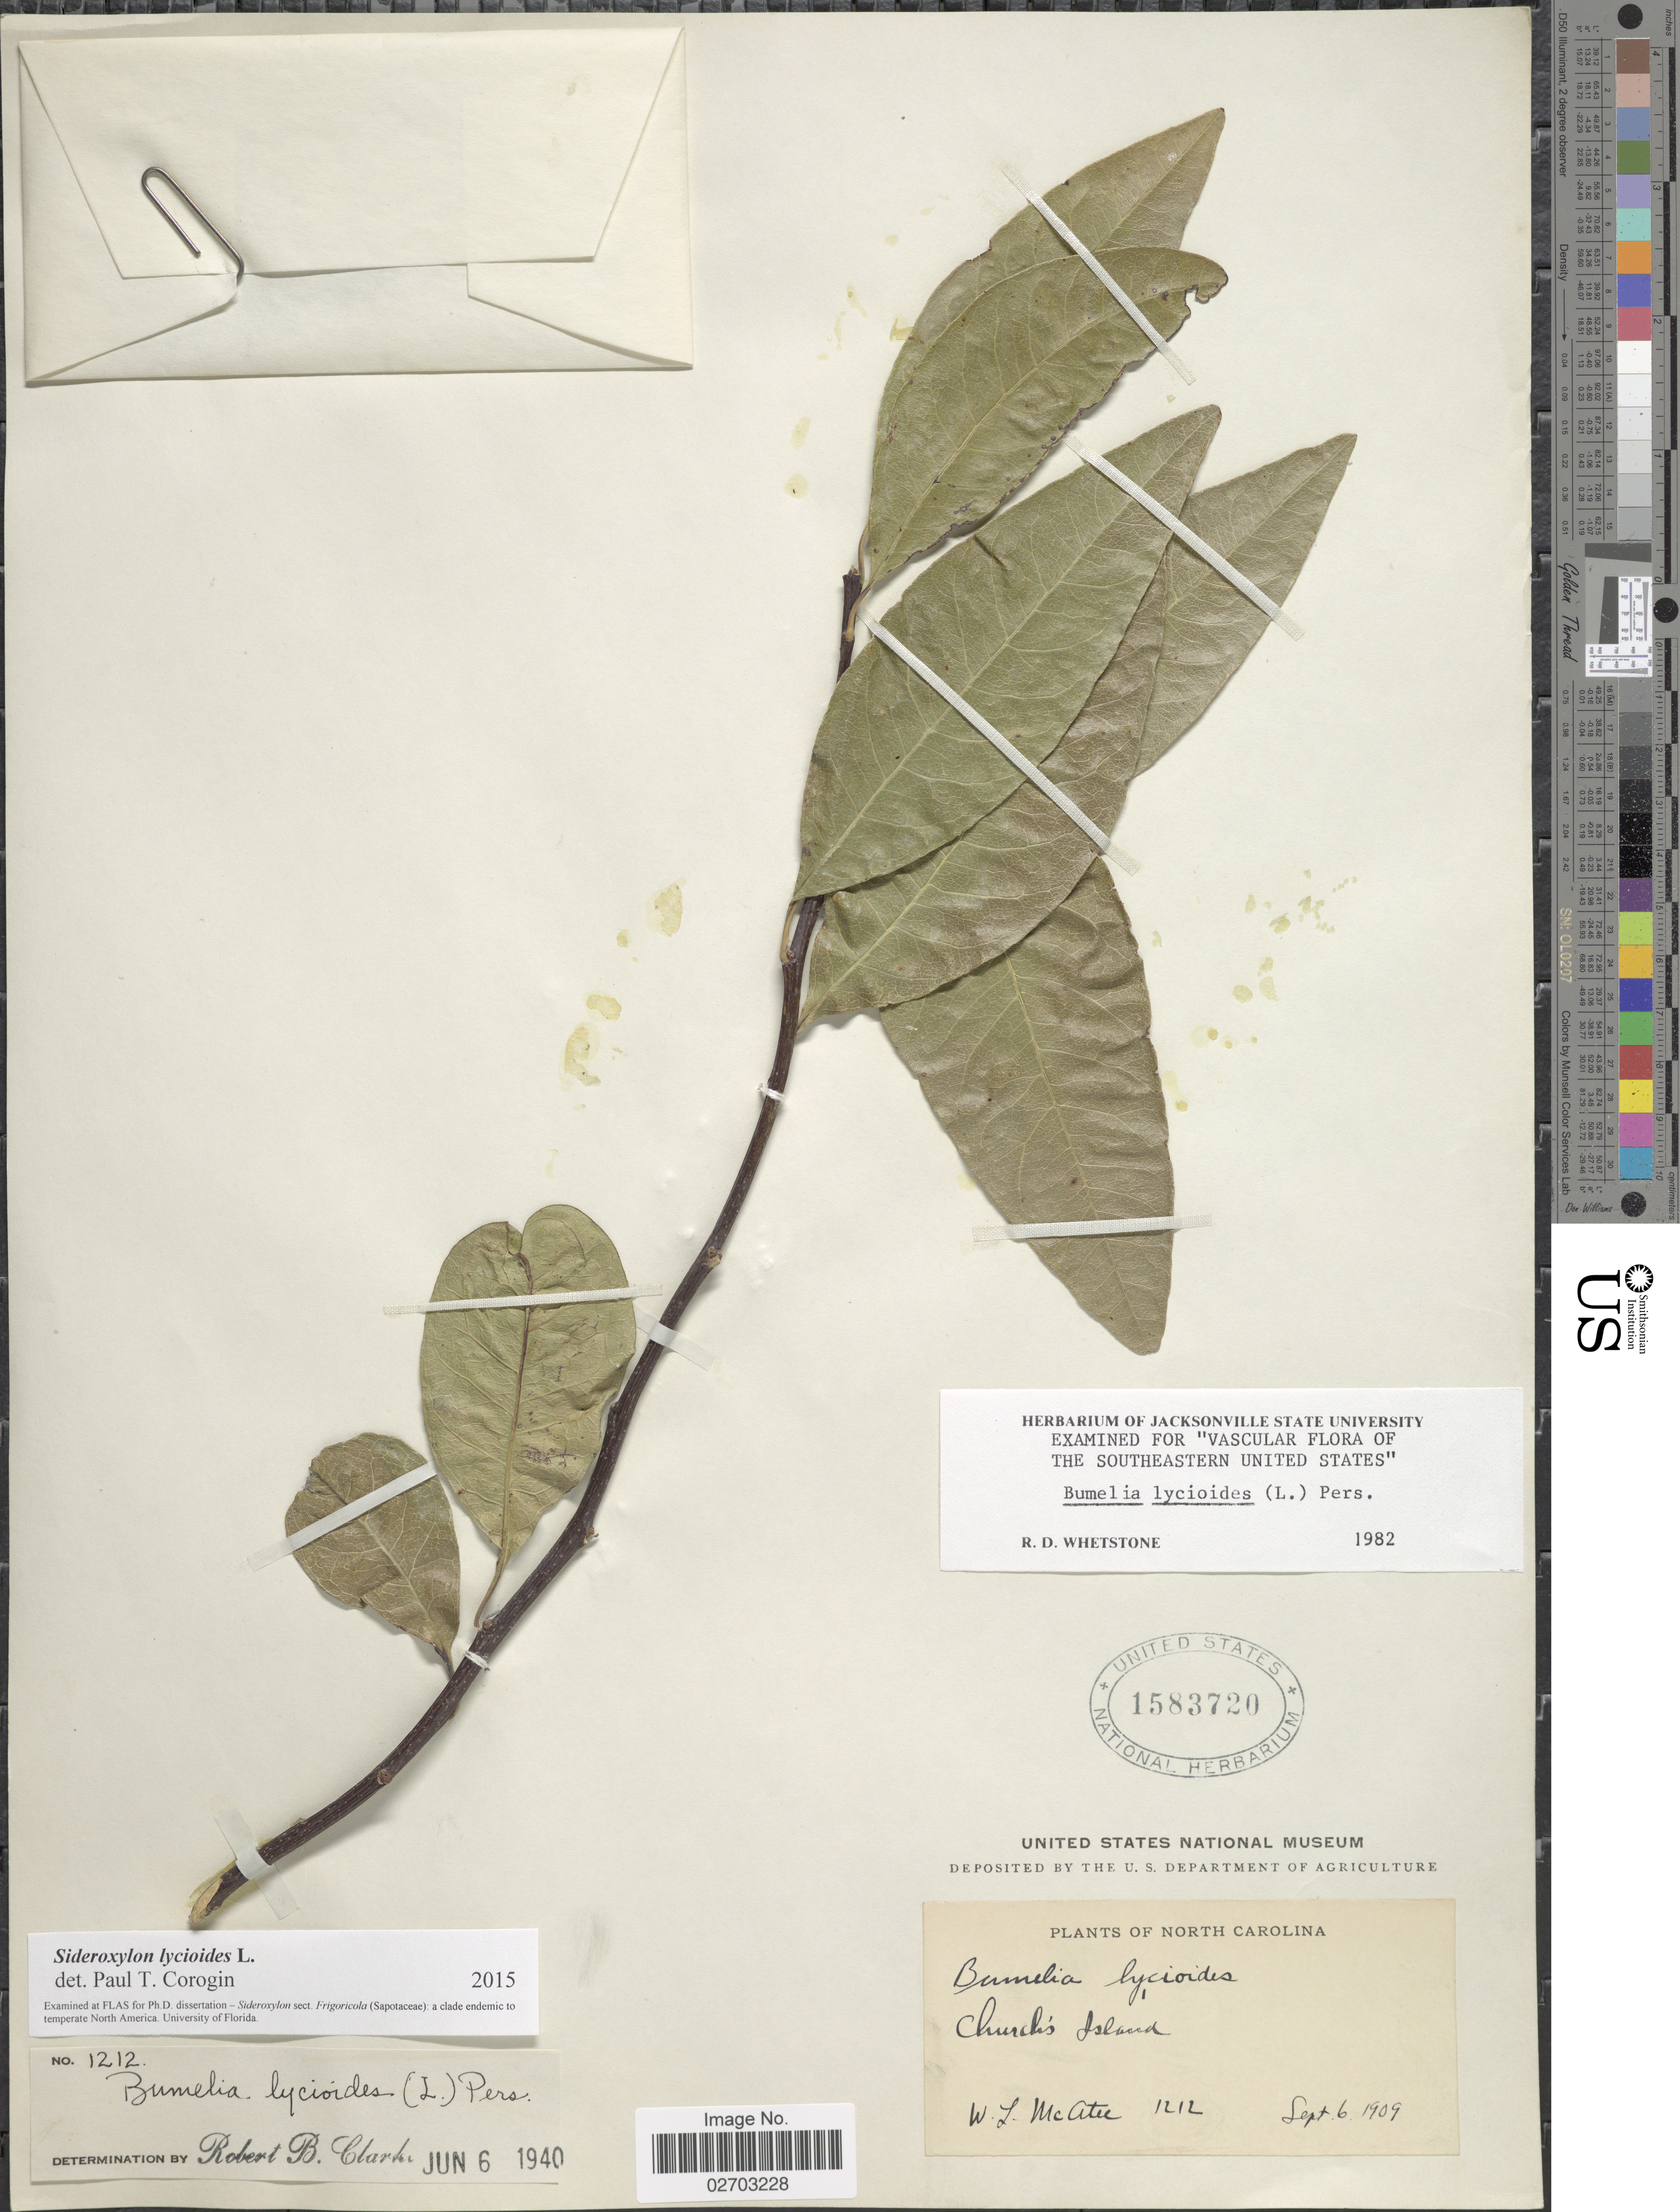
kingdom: Plantae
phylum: Tracheophyta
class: Magnoliopsida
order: Ericales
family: Sapotaceae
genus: Sideroxylon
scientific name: Sideroxylon lycioides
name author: L.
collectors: W. McAtee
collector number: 1212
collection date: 1909-09-06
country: United States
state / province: North Carolina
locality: Church's Island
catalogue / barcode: US 1583720